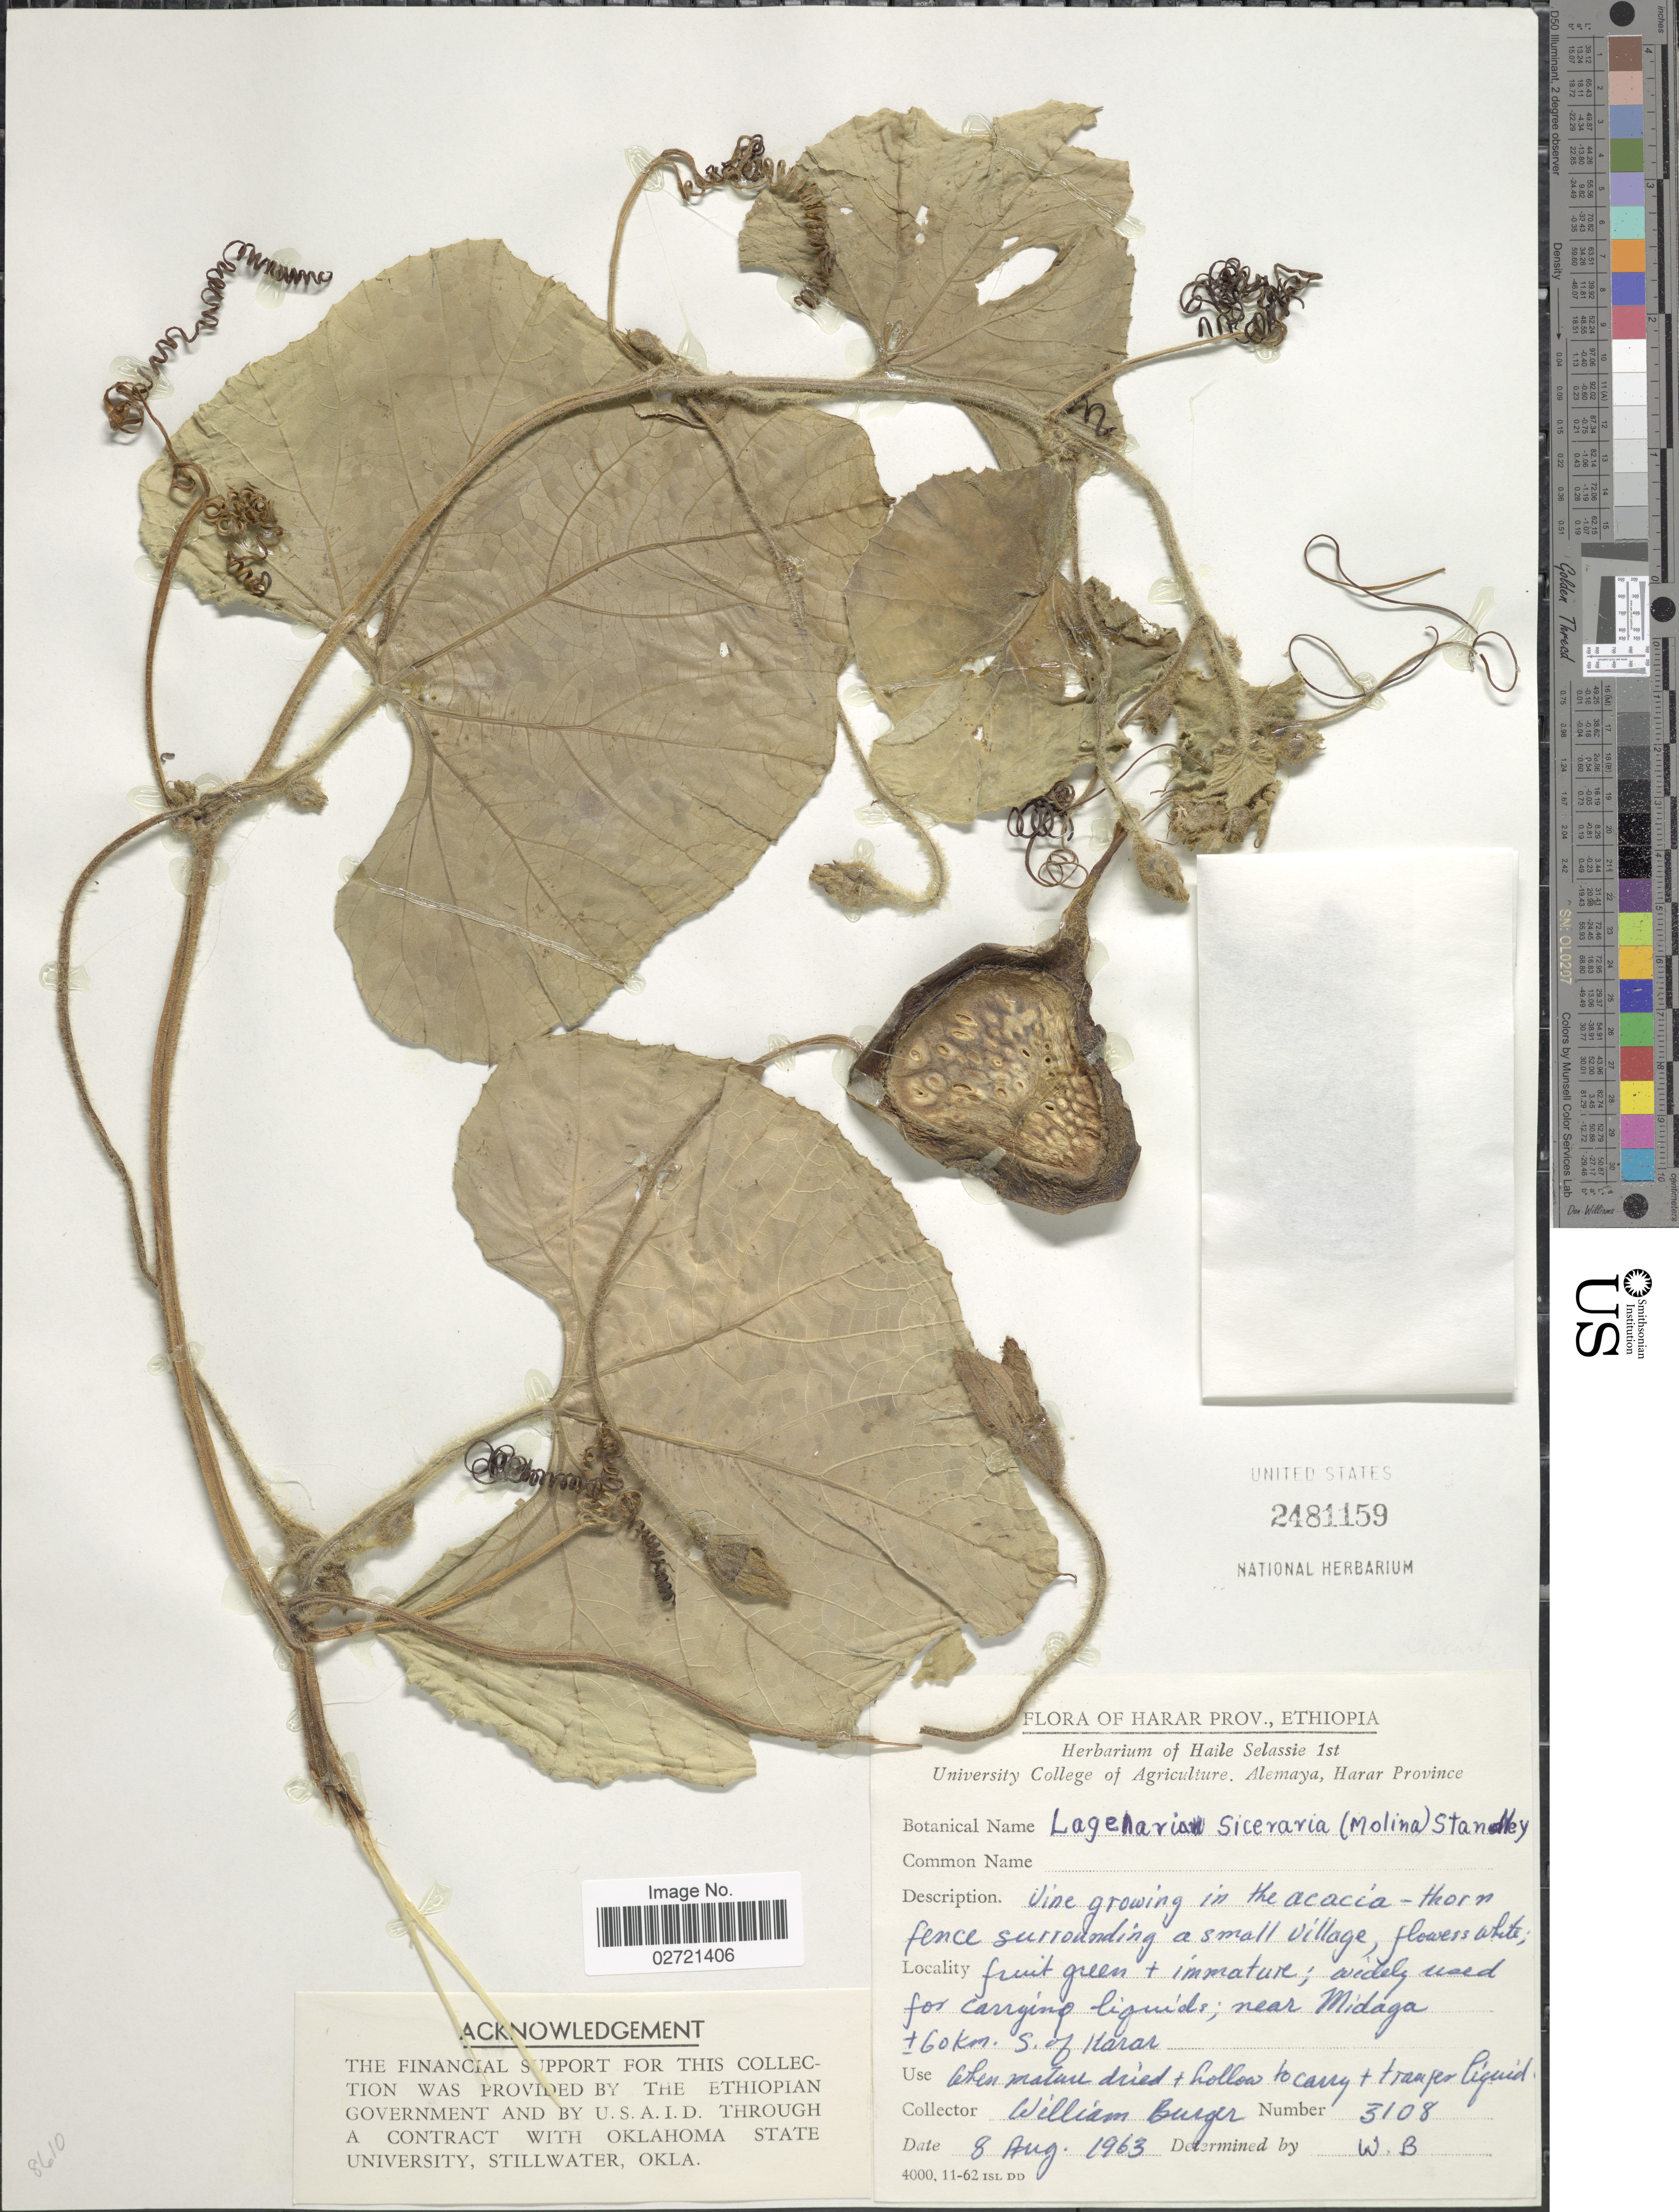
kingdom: Plantae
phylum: Tracheophyta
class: Magnoliopsida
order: Cucurbitales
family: Cucurbitaceae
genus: Lagenaria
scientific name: Lagenaria siceraria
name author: (Molina) Standl.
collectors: W. Burger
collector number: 3108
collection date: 1963-08-08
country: Ethiopia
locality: Harar Prov., Ethiopia, near Midaga 60 km. S. of Harar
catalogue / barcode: US 2481159